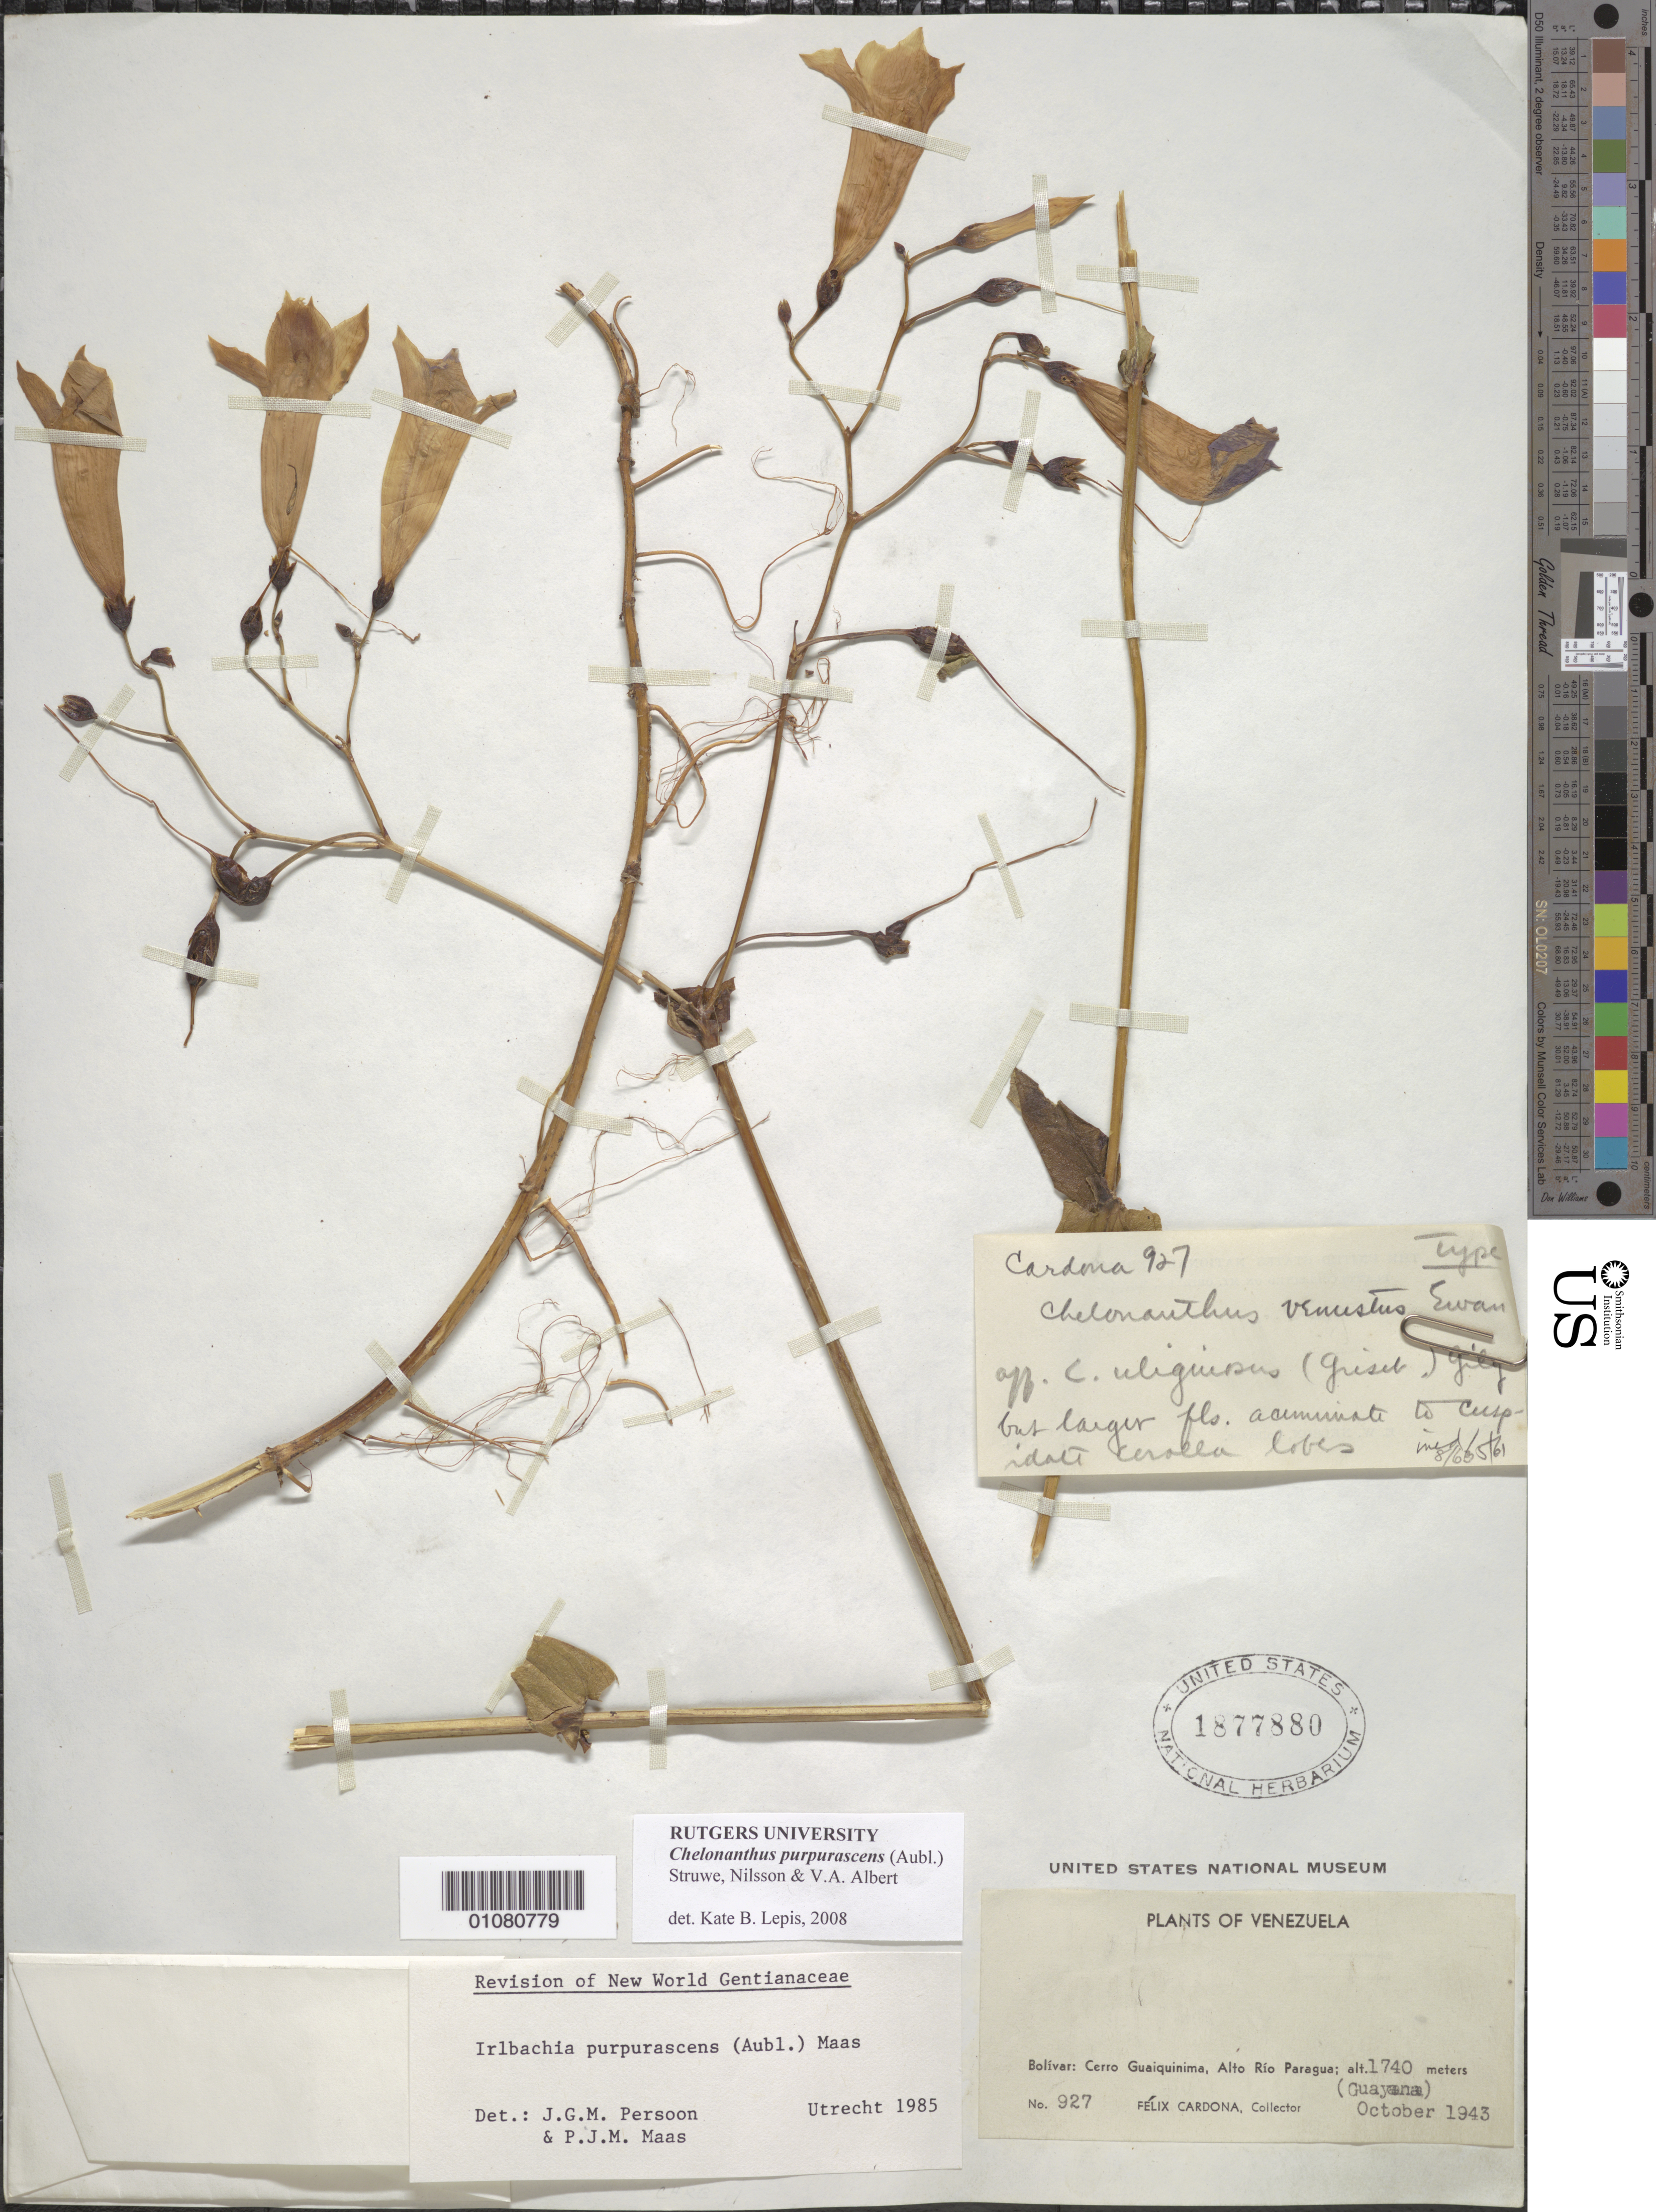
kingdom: Plantae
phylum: Tracheophyta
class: Magnoliopsida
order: Gentianales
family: Gentianaceae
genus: Chelonanthus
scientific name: Chelonanthus purpurascens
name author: (Aubl.) Struwe et al.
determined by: Lepis, Kate B.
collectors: F. Cardona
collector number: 927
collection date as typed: Oct-43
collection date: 1943-10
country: Venezuela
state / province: Bolívar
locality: Cerro Guaiquinima, Alto Rio Paragua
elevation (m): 1740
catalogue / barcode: US 1877880